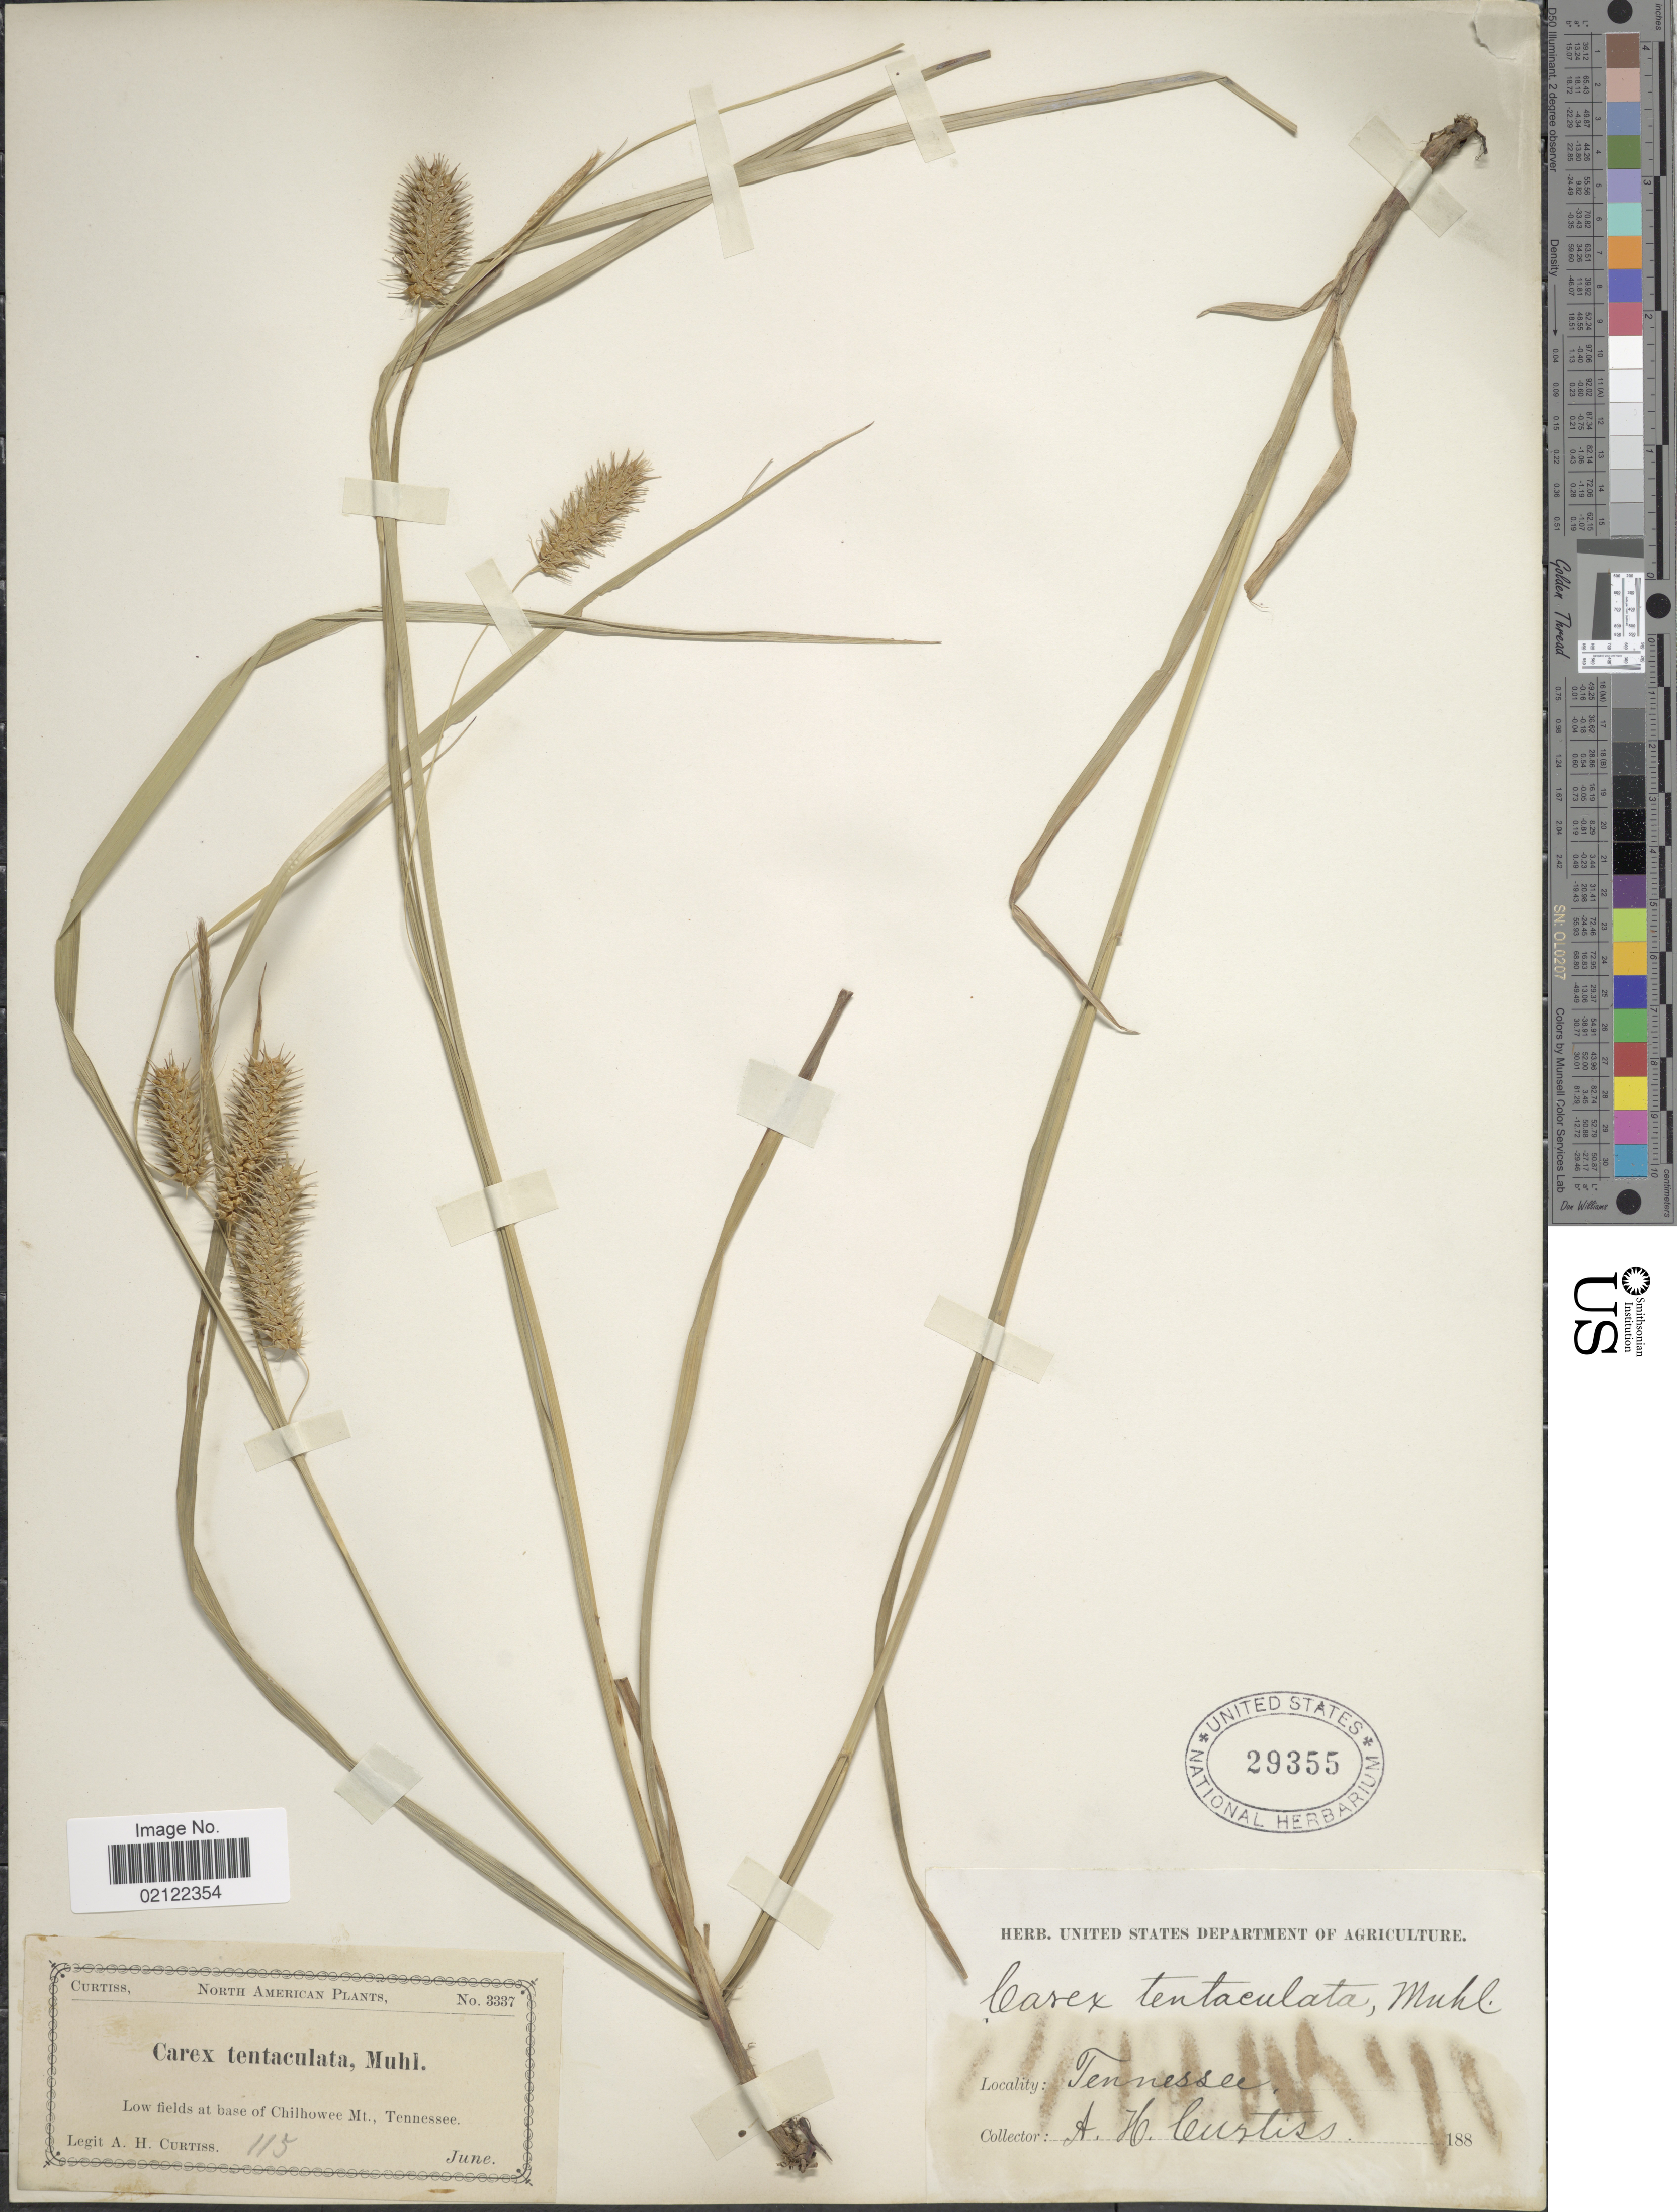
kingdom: Plantae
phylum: Tracheophyta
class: Liliopsida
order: Poales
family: Cyperaceae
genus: Carex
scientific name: Carex lurida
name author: Wahlenb.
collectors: A. H. Curtiss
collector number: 3337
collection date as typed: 188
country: United States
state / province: Tennessee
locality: Low fields at base of Chilhowee Mt., Tennessee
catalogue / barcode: US 29355